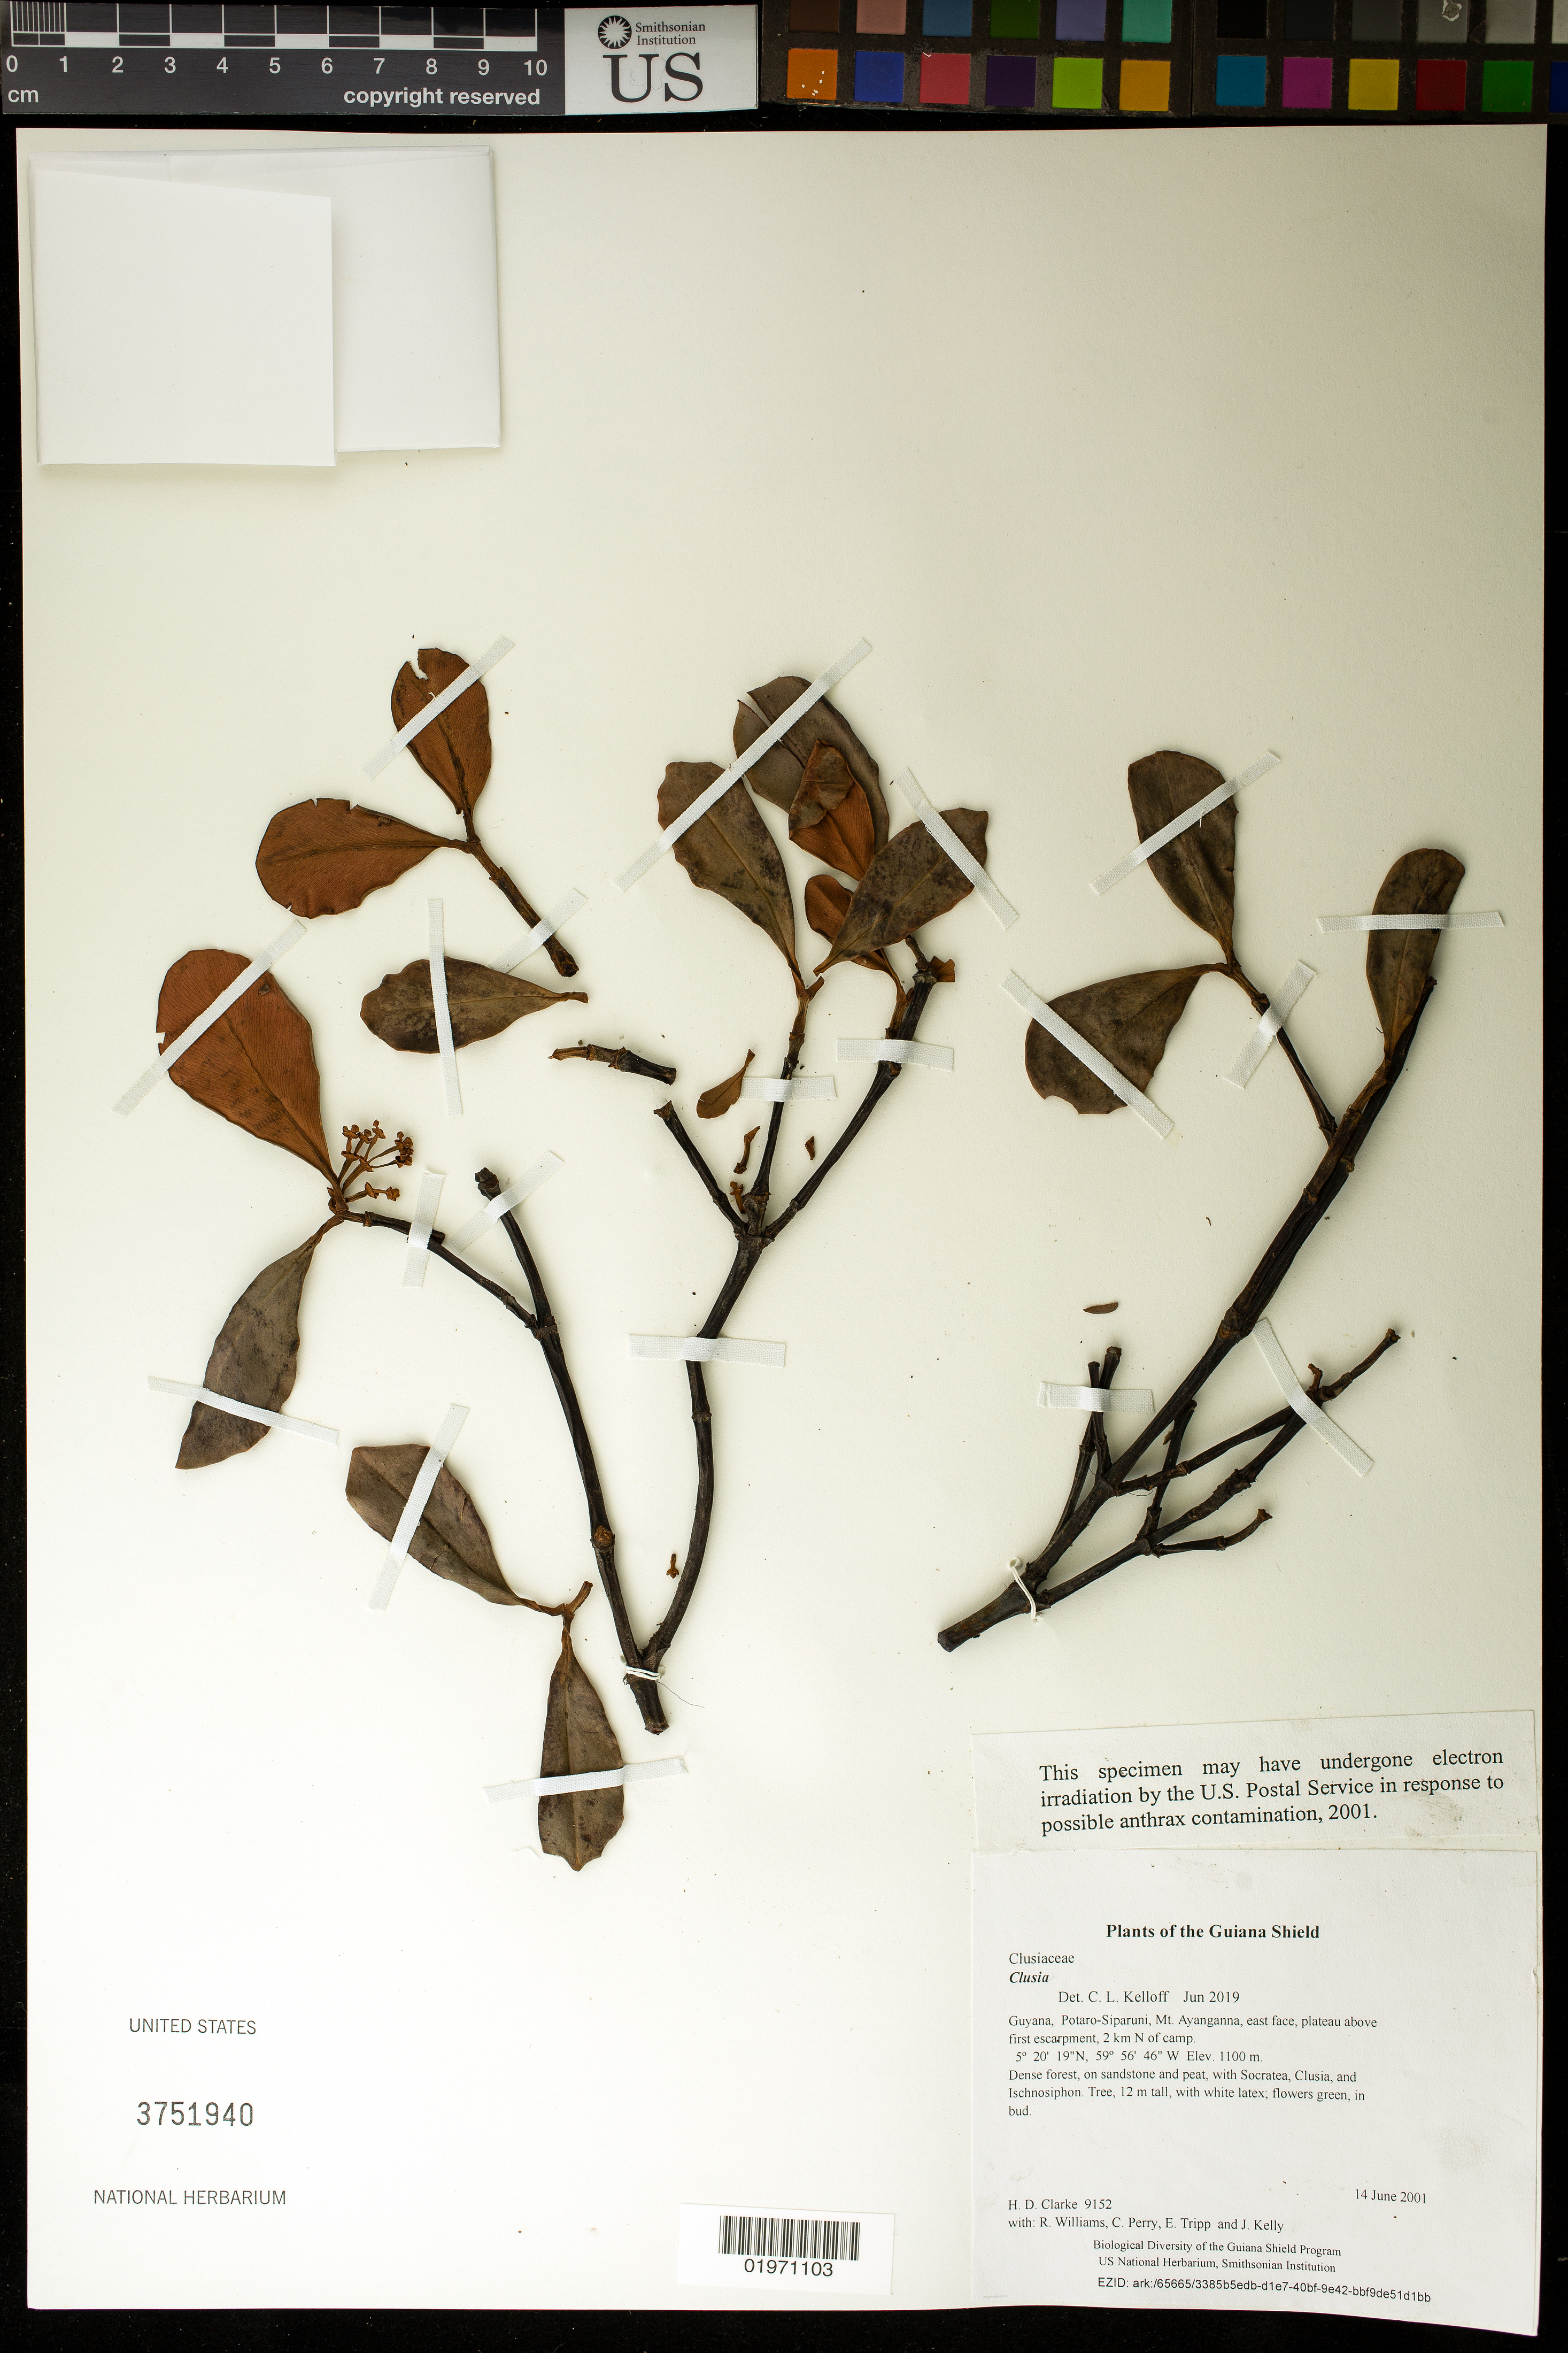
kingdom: Plantae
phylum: Tracheophyta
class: Magnoliopsida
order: Malpighiales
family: Clusiaceae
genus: Clusia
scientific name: Clusia sp.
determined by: Kelloff, C. L.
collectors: H. D. Clarke, R. Williams, C. Perry, E. Tripp & J. Kelly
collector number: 9152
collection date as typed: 14 June 2001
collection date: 2001-06-14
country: Guyana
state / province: Potaro-Siparuni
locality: Mt. Ayanganna, east face, plateau above first escarpment, 2 km N of camp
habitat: Dense forest, on sandstone and peat, with Socratea, Clusia, and Ischnosiphon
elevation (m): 1100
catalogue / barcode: US 3751940